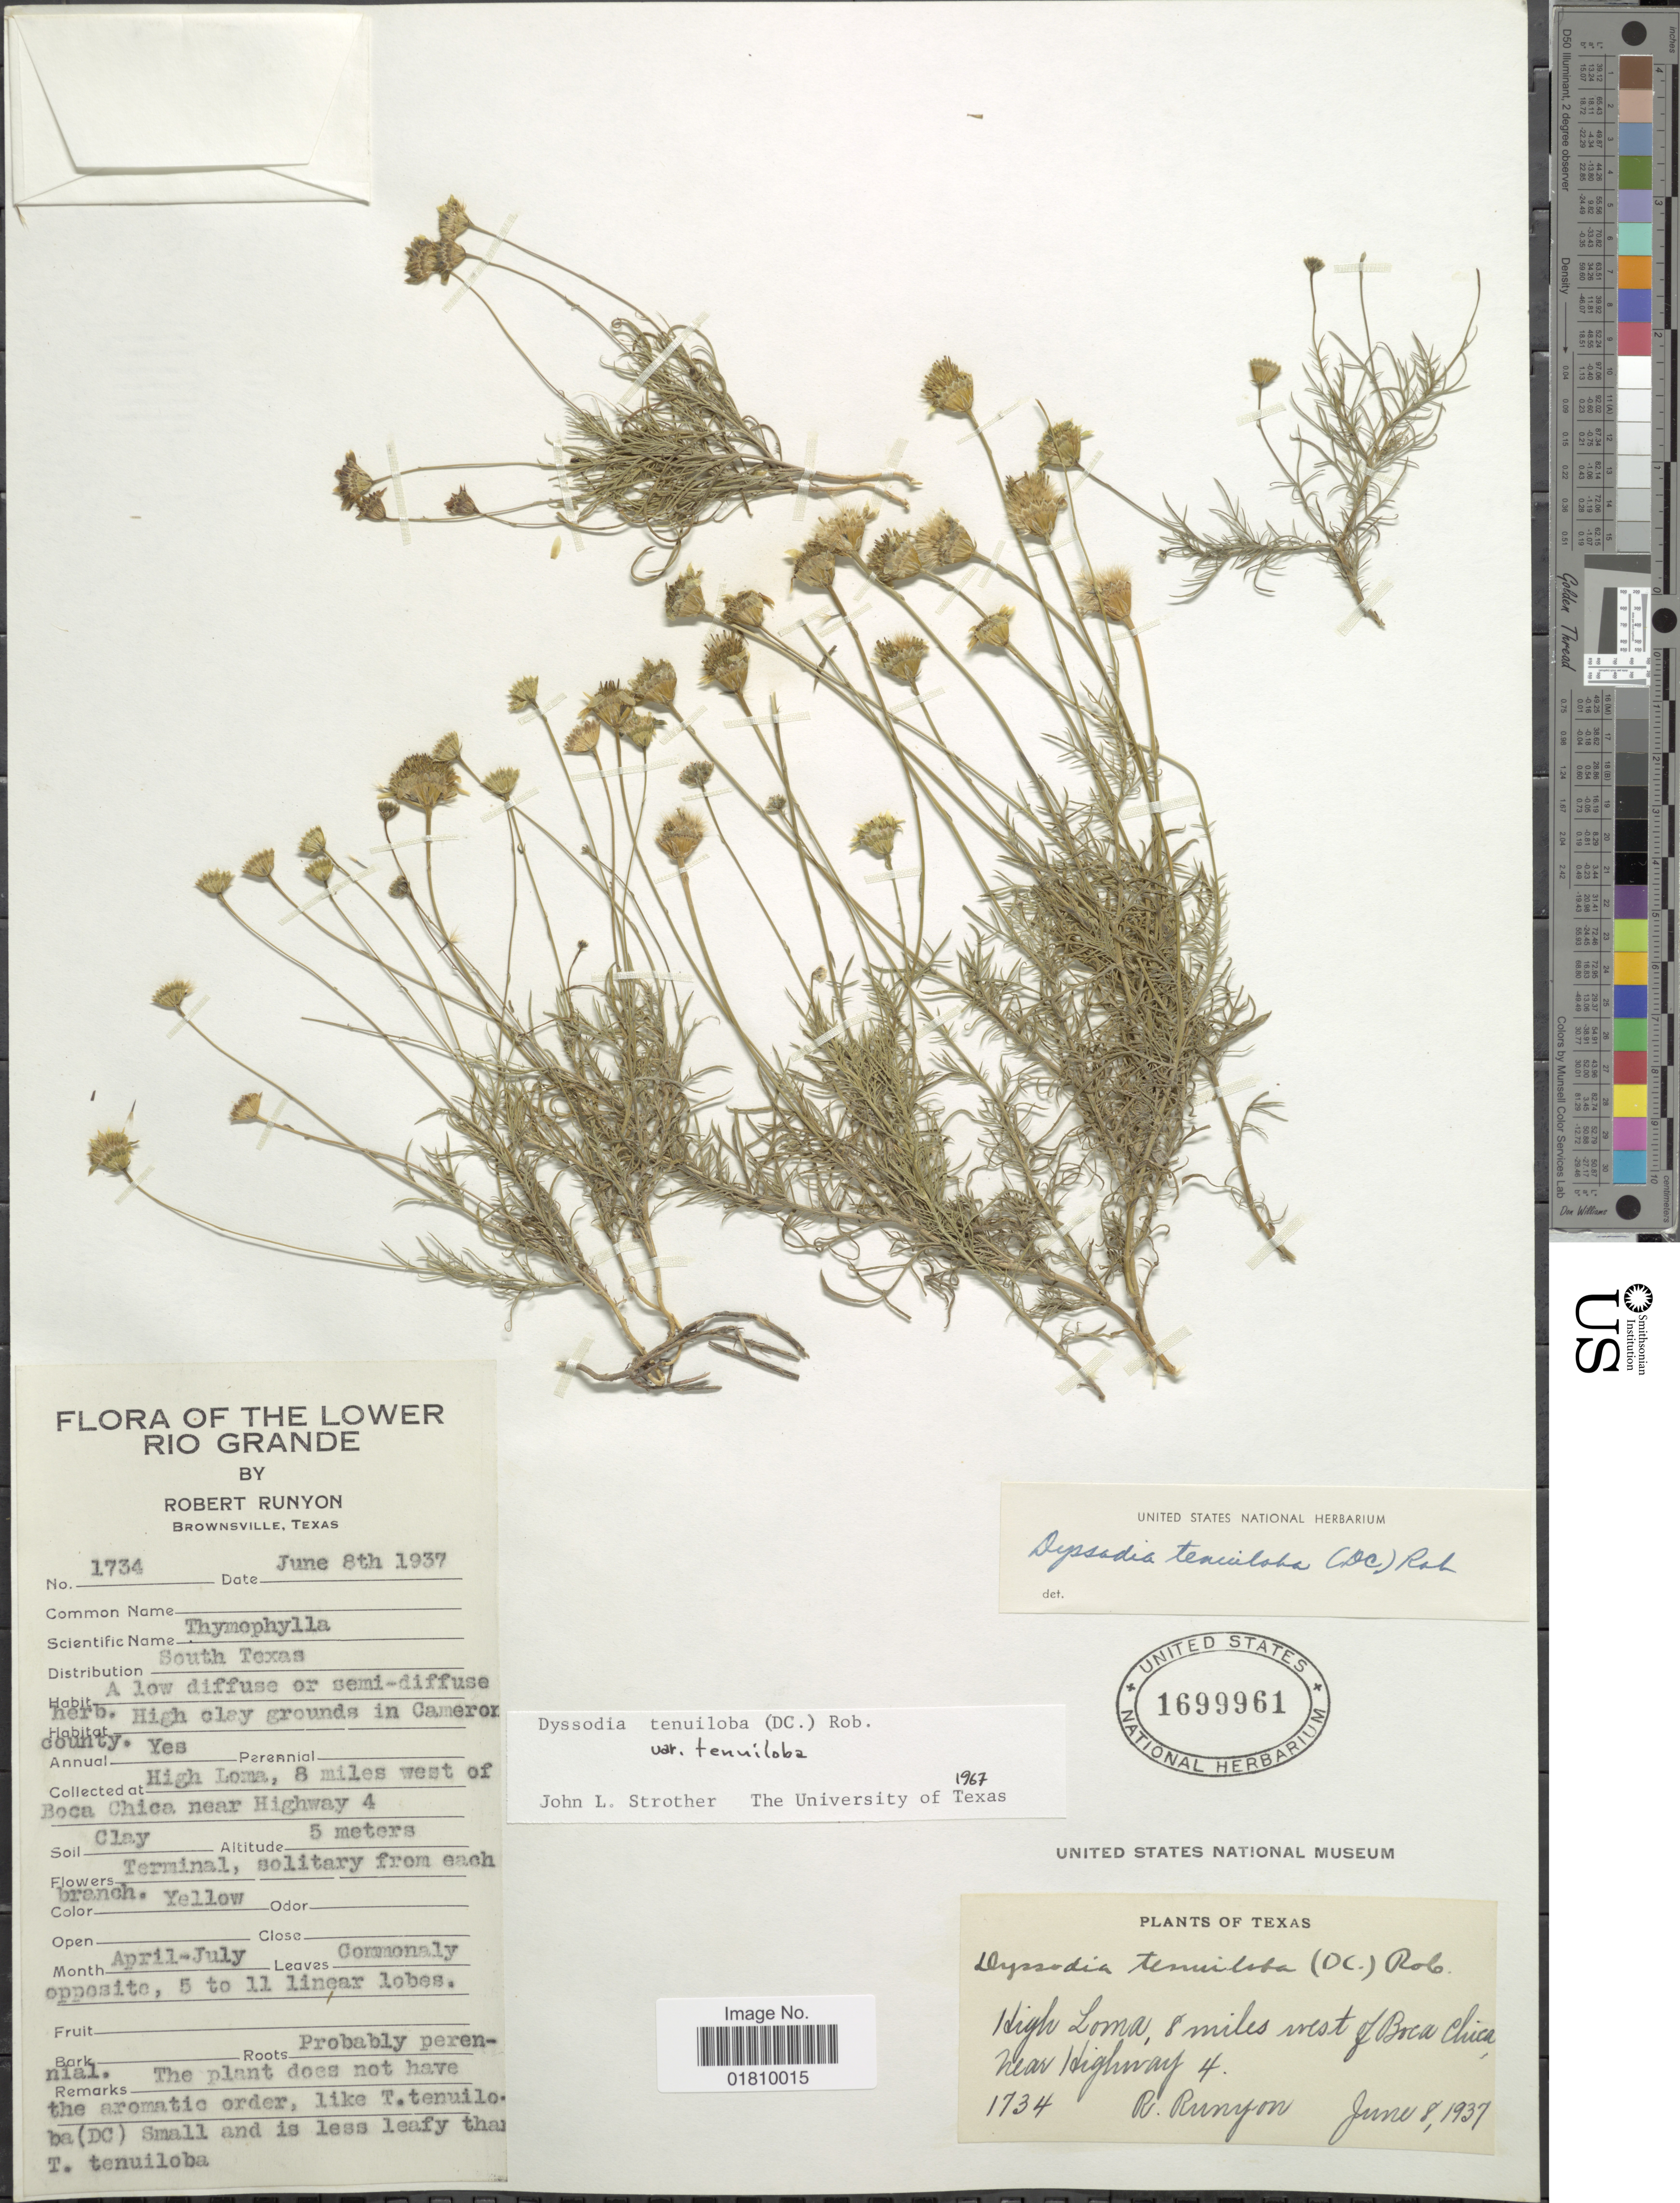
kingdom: Plantae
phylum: Tracheophyta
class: Magnoliopsida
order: Asterales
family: Asteraceae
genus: Thymophylla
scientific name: Thymophylla tenuiloba var. tenuiloba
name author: (DC.) Small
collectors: R. Runyon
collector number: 1734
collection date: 1937-06-08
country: United States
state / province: Texas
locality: High Loma, 8 miles wes to Boca Chica near Highway 4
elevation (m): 5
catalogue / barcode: US 1699961